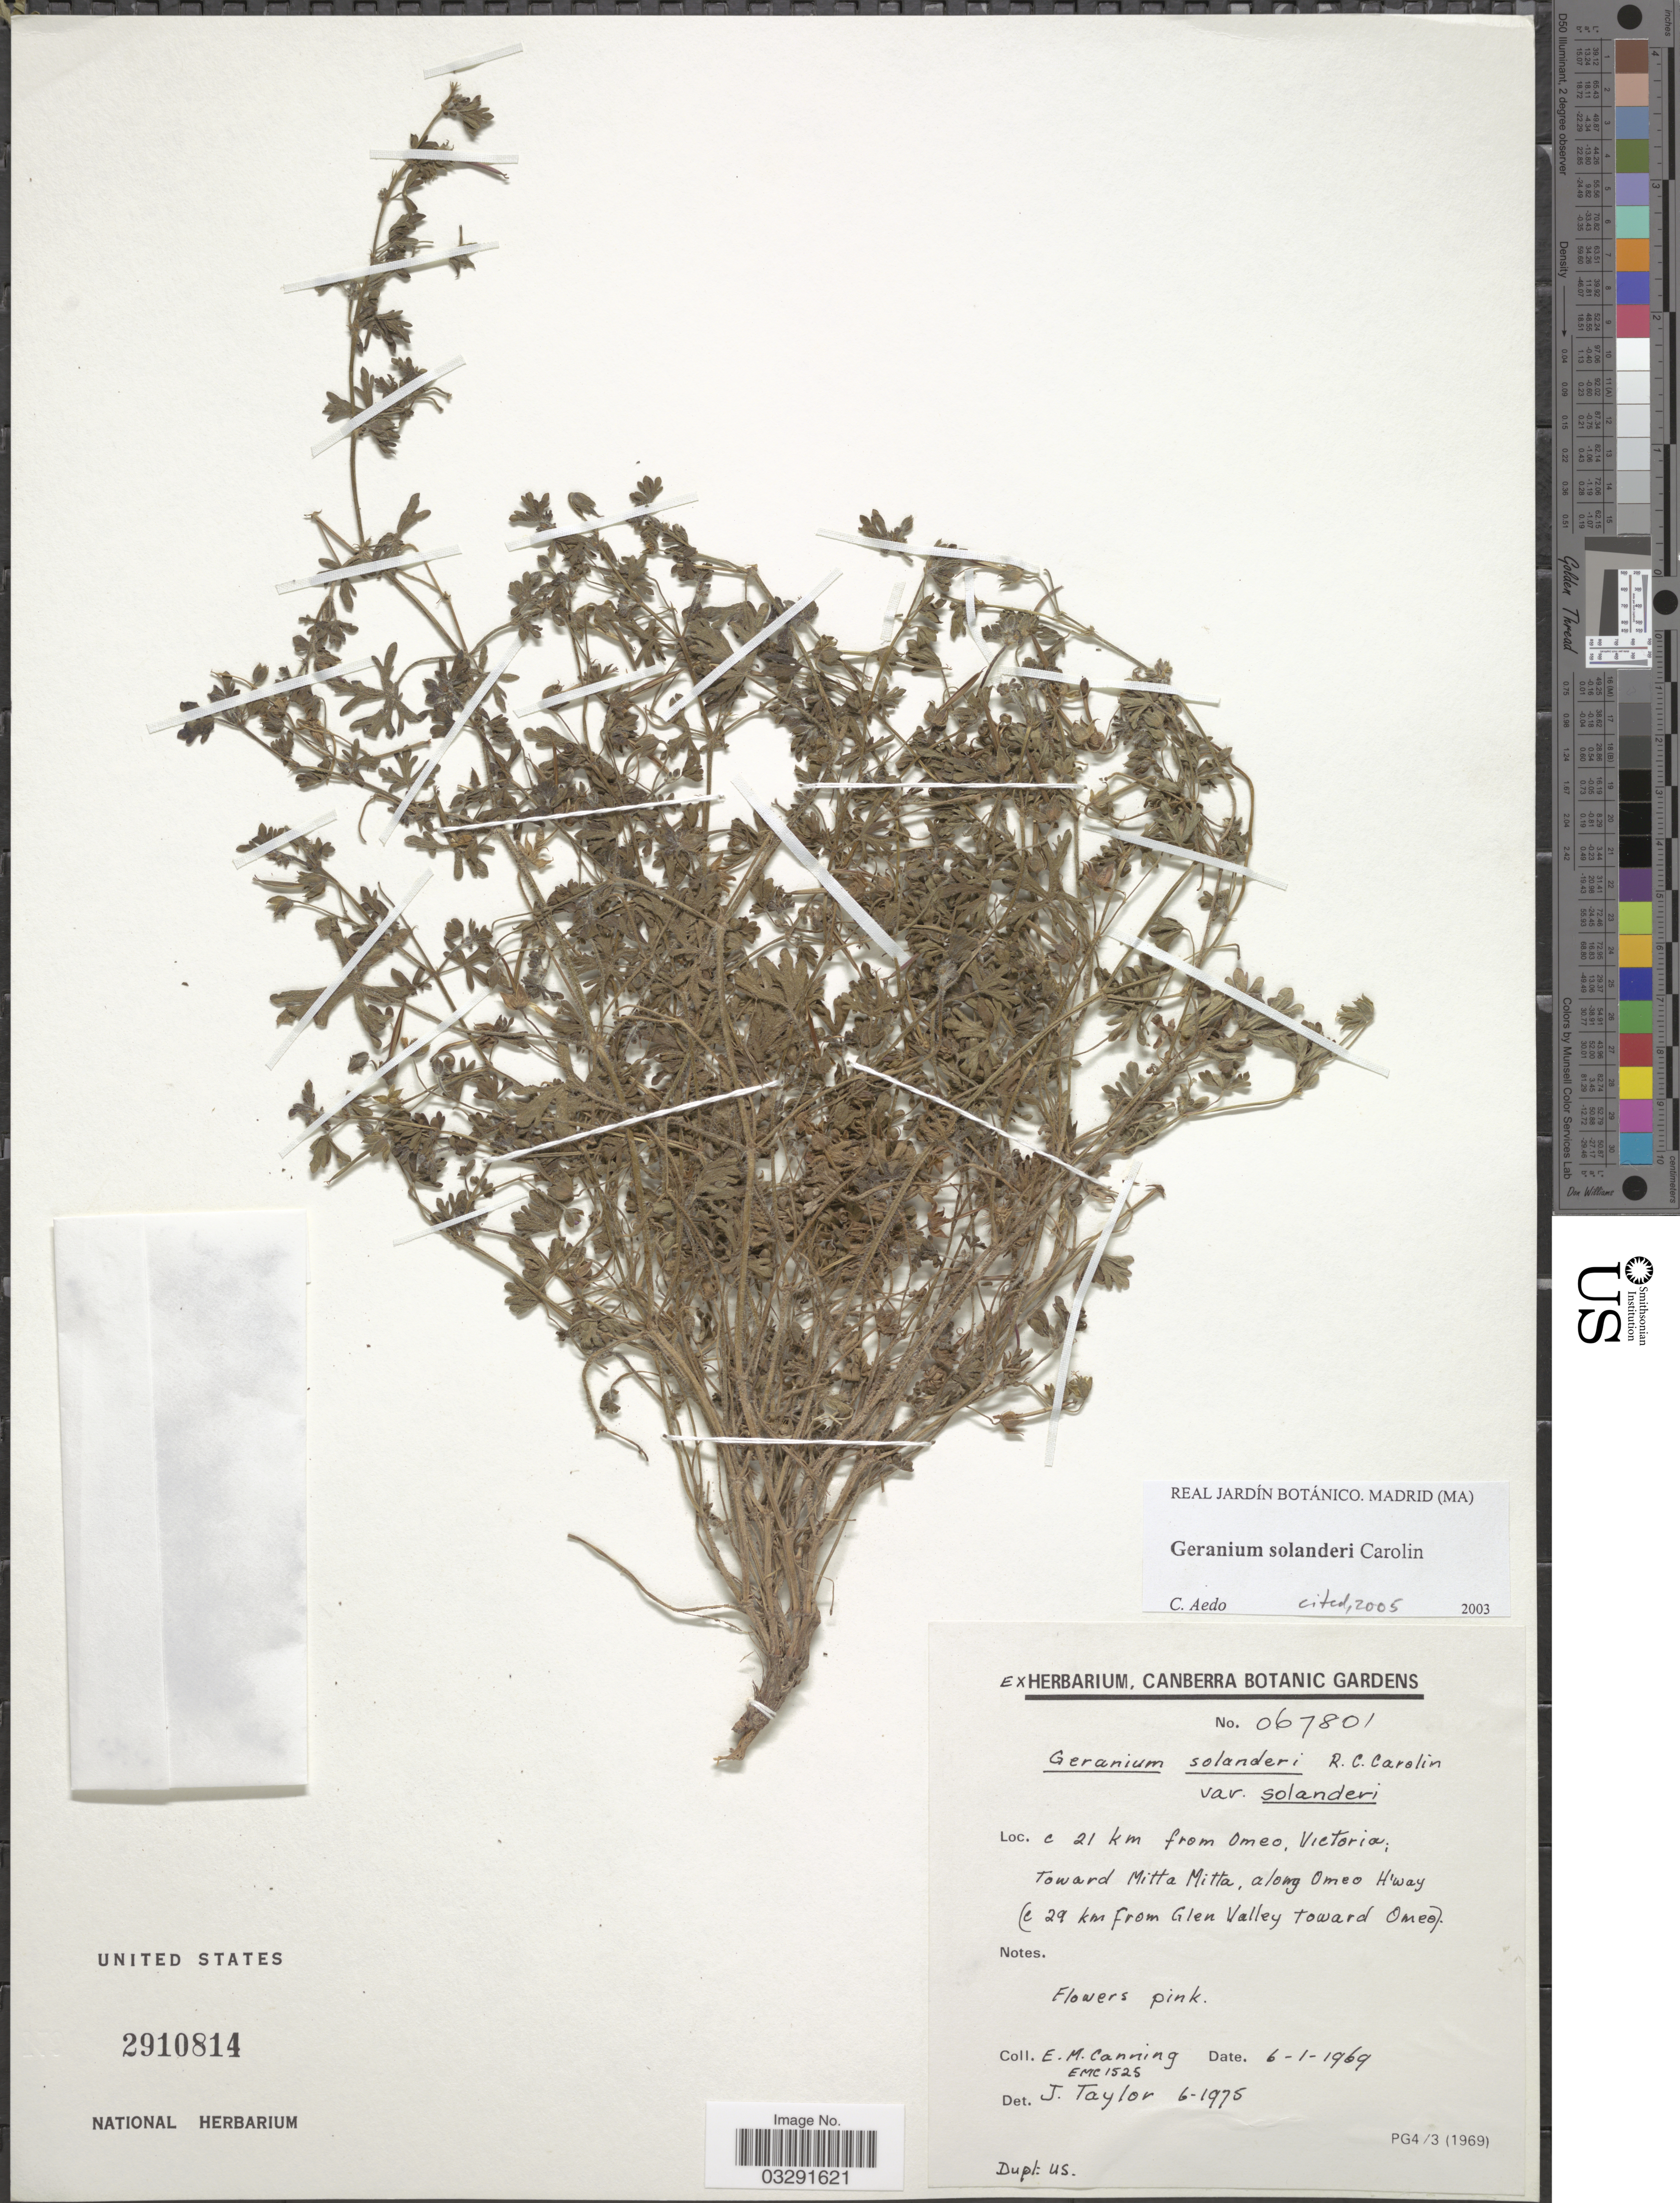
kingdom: Plantae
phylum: Tracheophyta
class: Magnoliopsida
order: Geraniales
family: Geraniaceae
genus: Geranium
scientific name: Geranium solanderi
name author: Carolin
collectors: E. Canning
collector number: EMC1525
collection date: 1969-01-06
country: Australia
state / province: Victoria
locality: C 21 km from Omeo, Victoria; Toward Mitta Mitta, along Omeo H'way (c 29 km From Glen Valley Toward Omeo).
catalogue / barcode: US 2910814